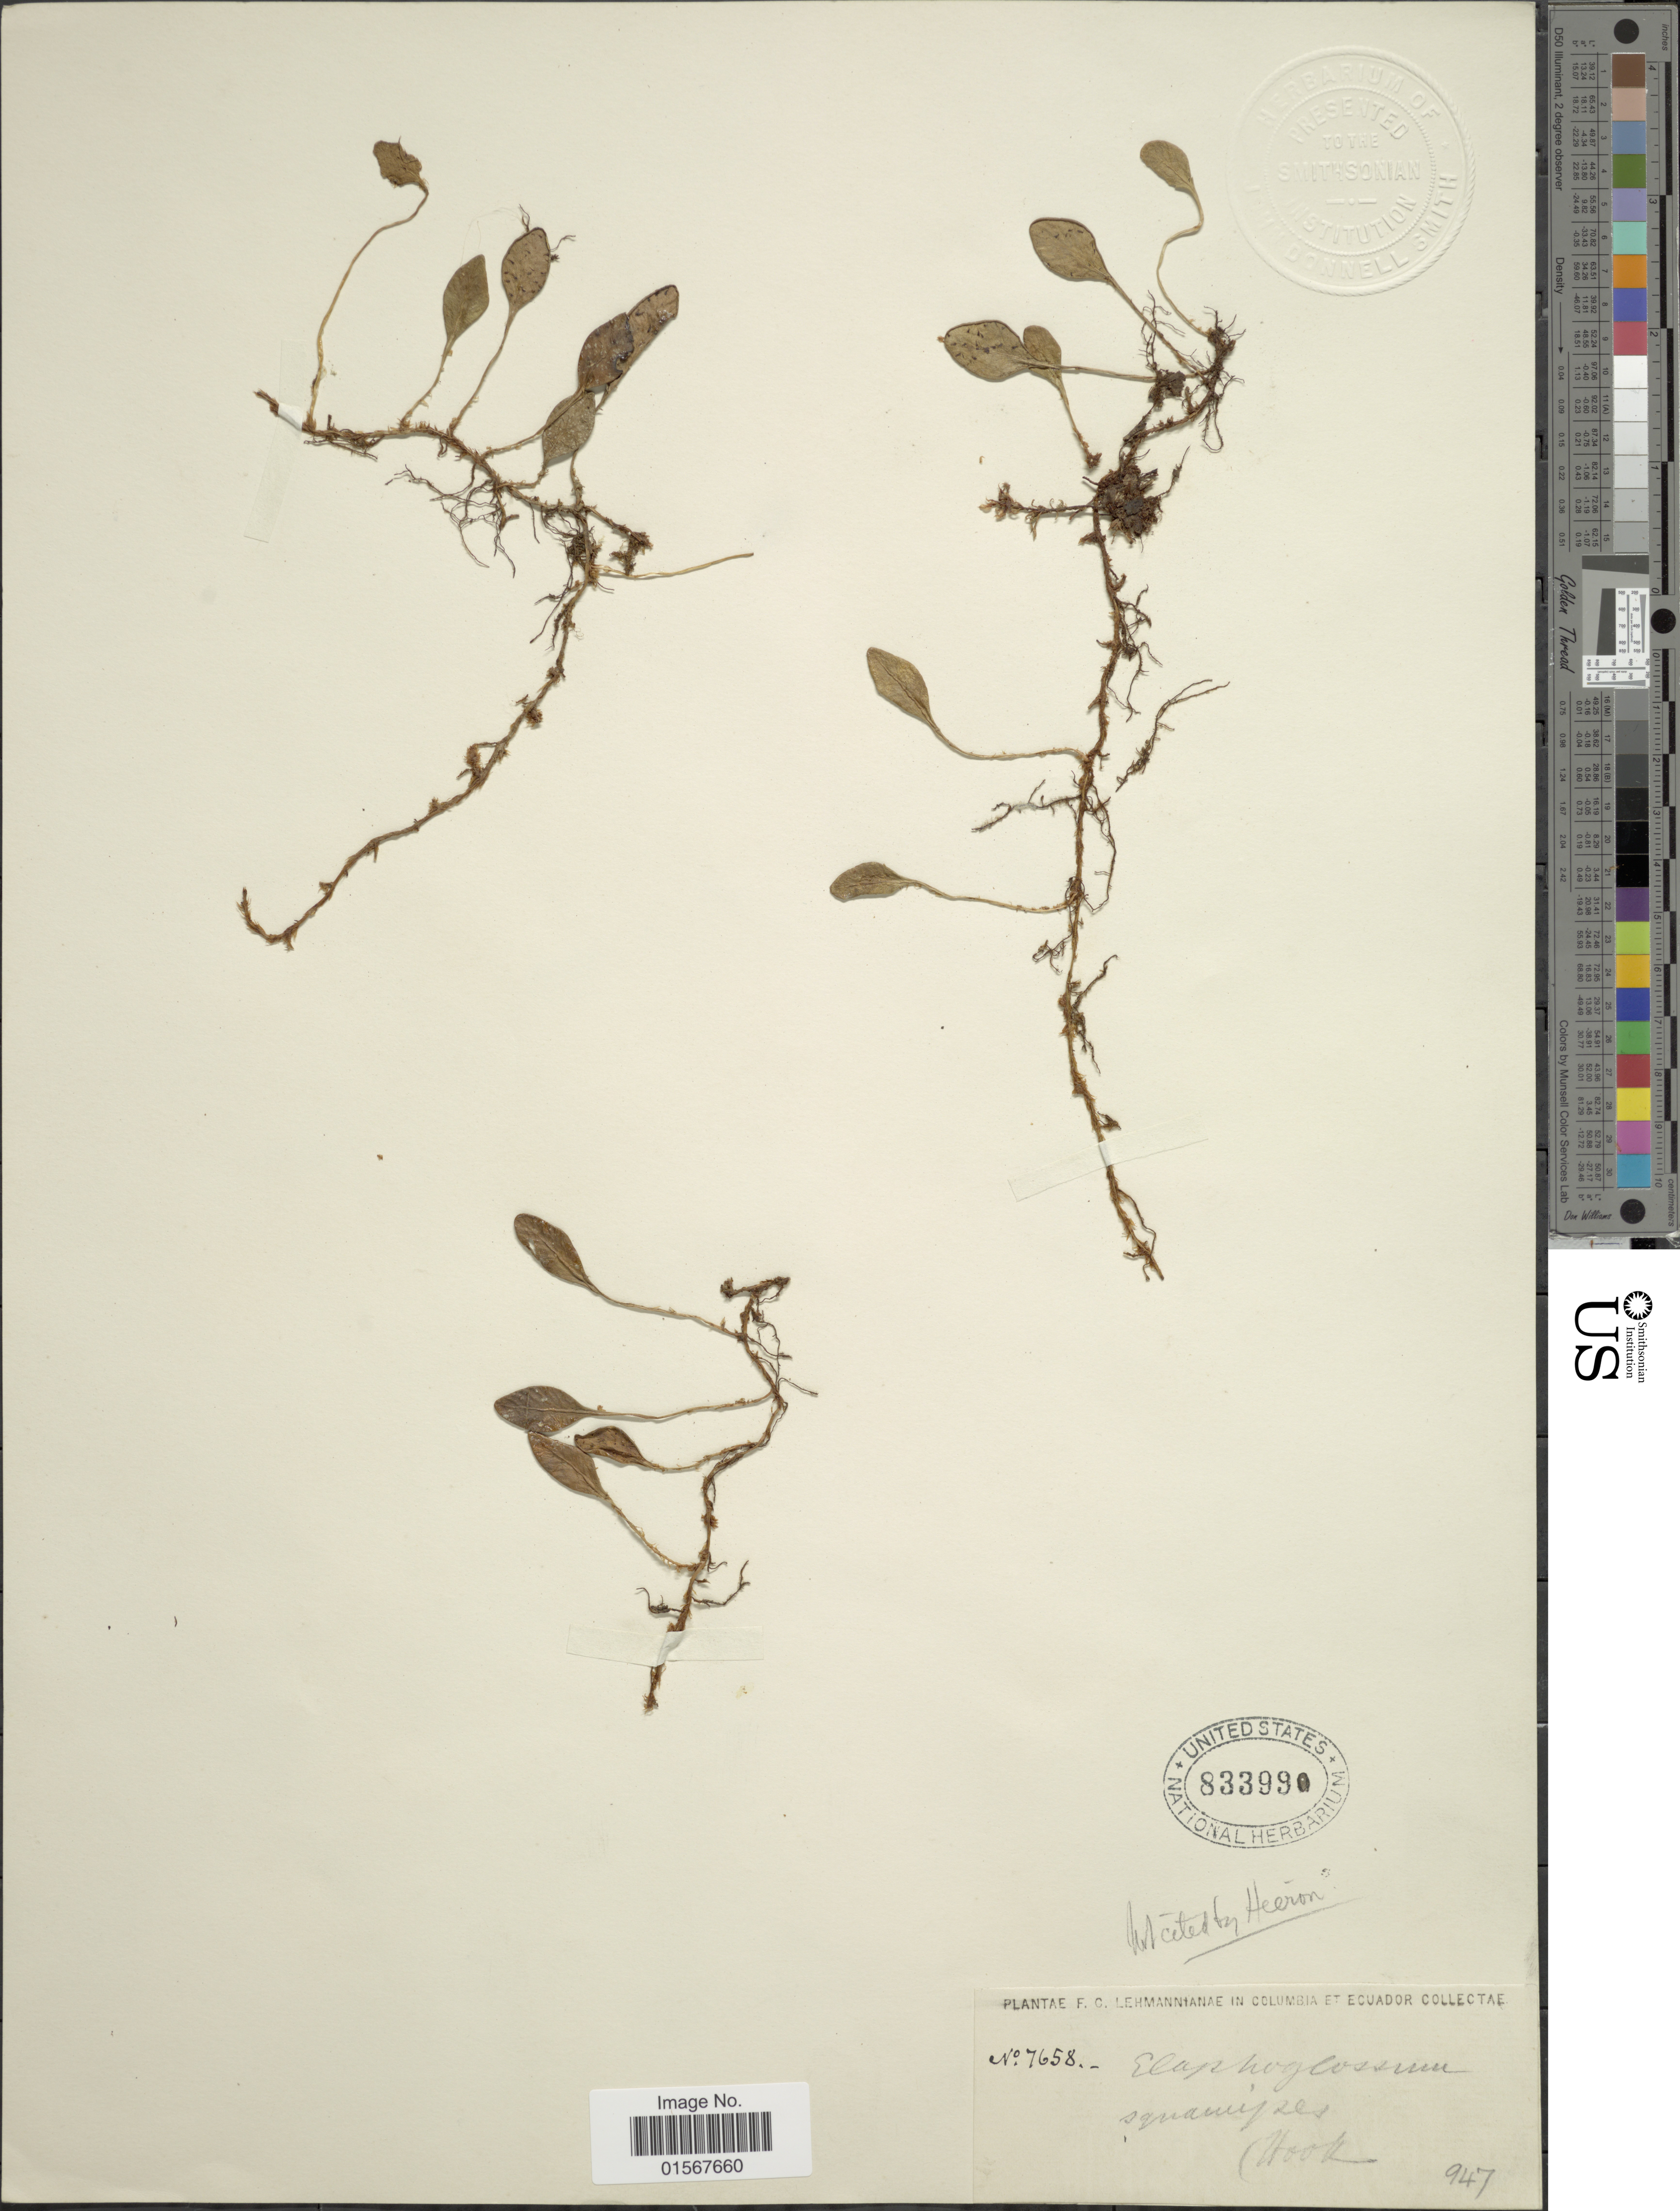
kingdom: Plantae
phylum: Tracheophyta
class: Polypodiopsida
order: Polypodiales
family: Dryopteridaceae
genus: Elaphoglossum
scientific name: Elaphoglossum squamipes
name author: (Hook.) T. Moore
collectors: F. C. Lehmann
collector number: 7658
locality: Columbia et Ecuador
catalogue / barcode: US 833990